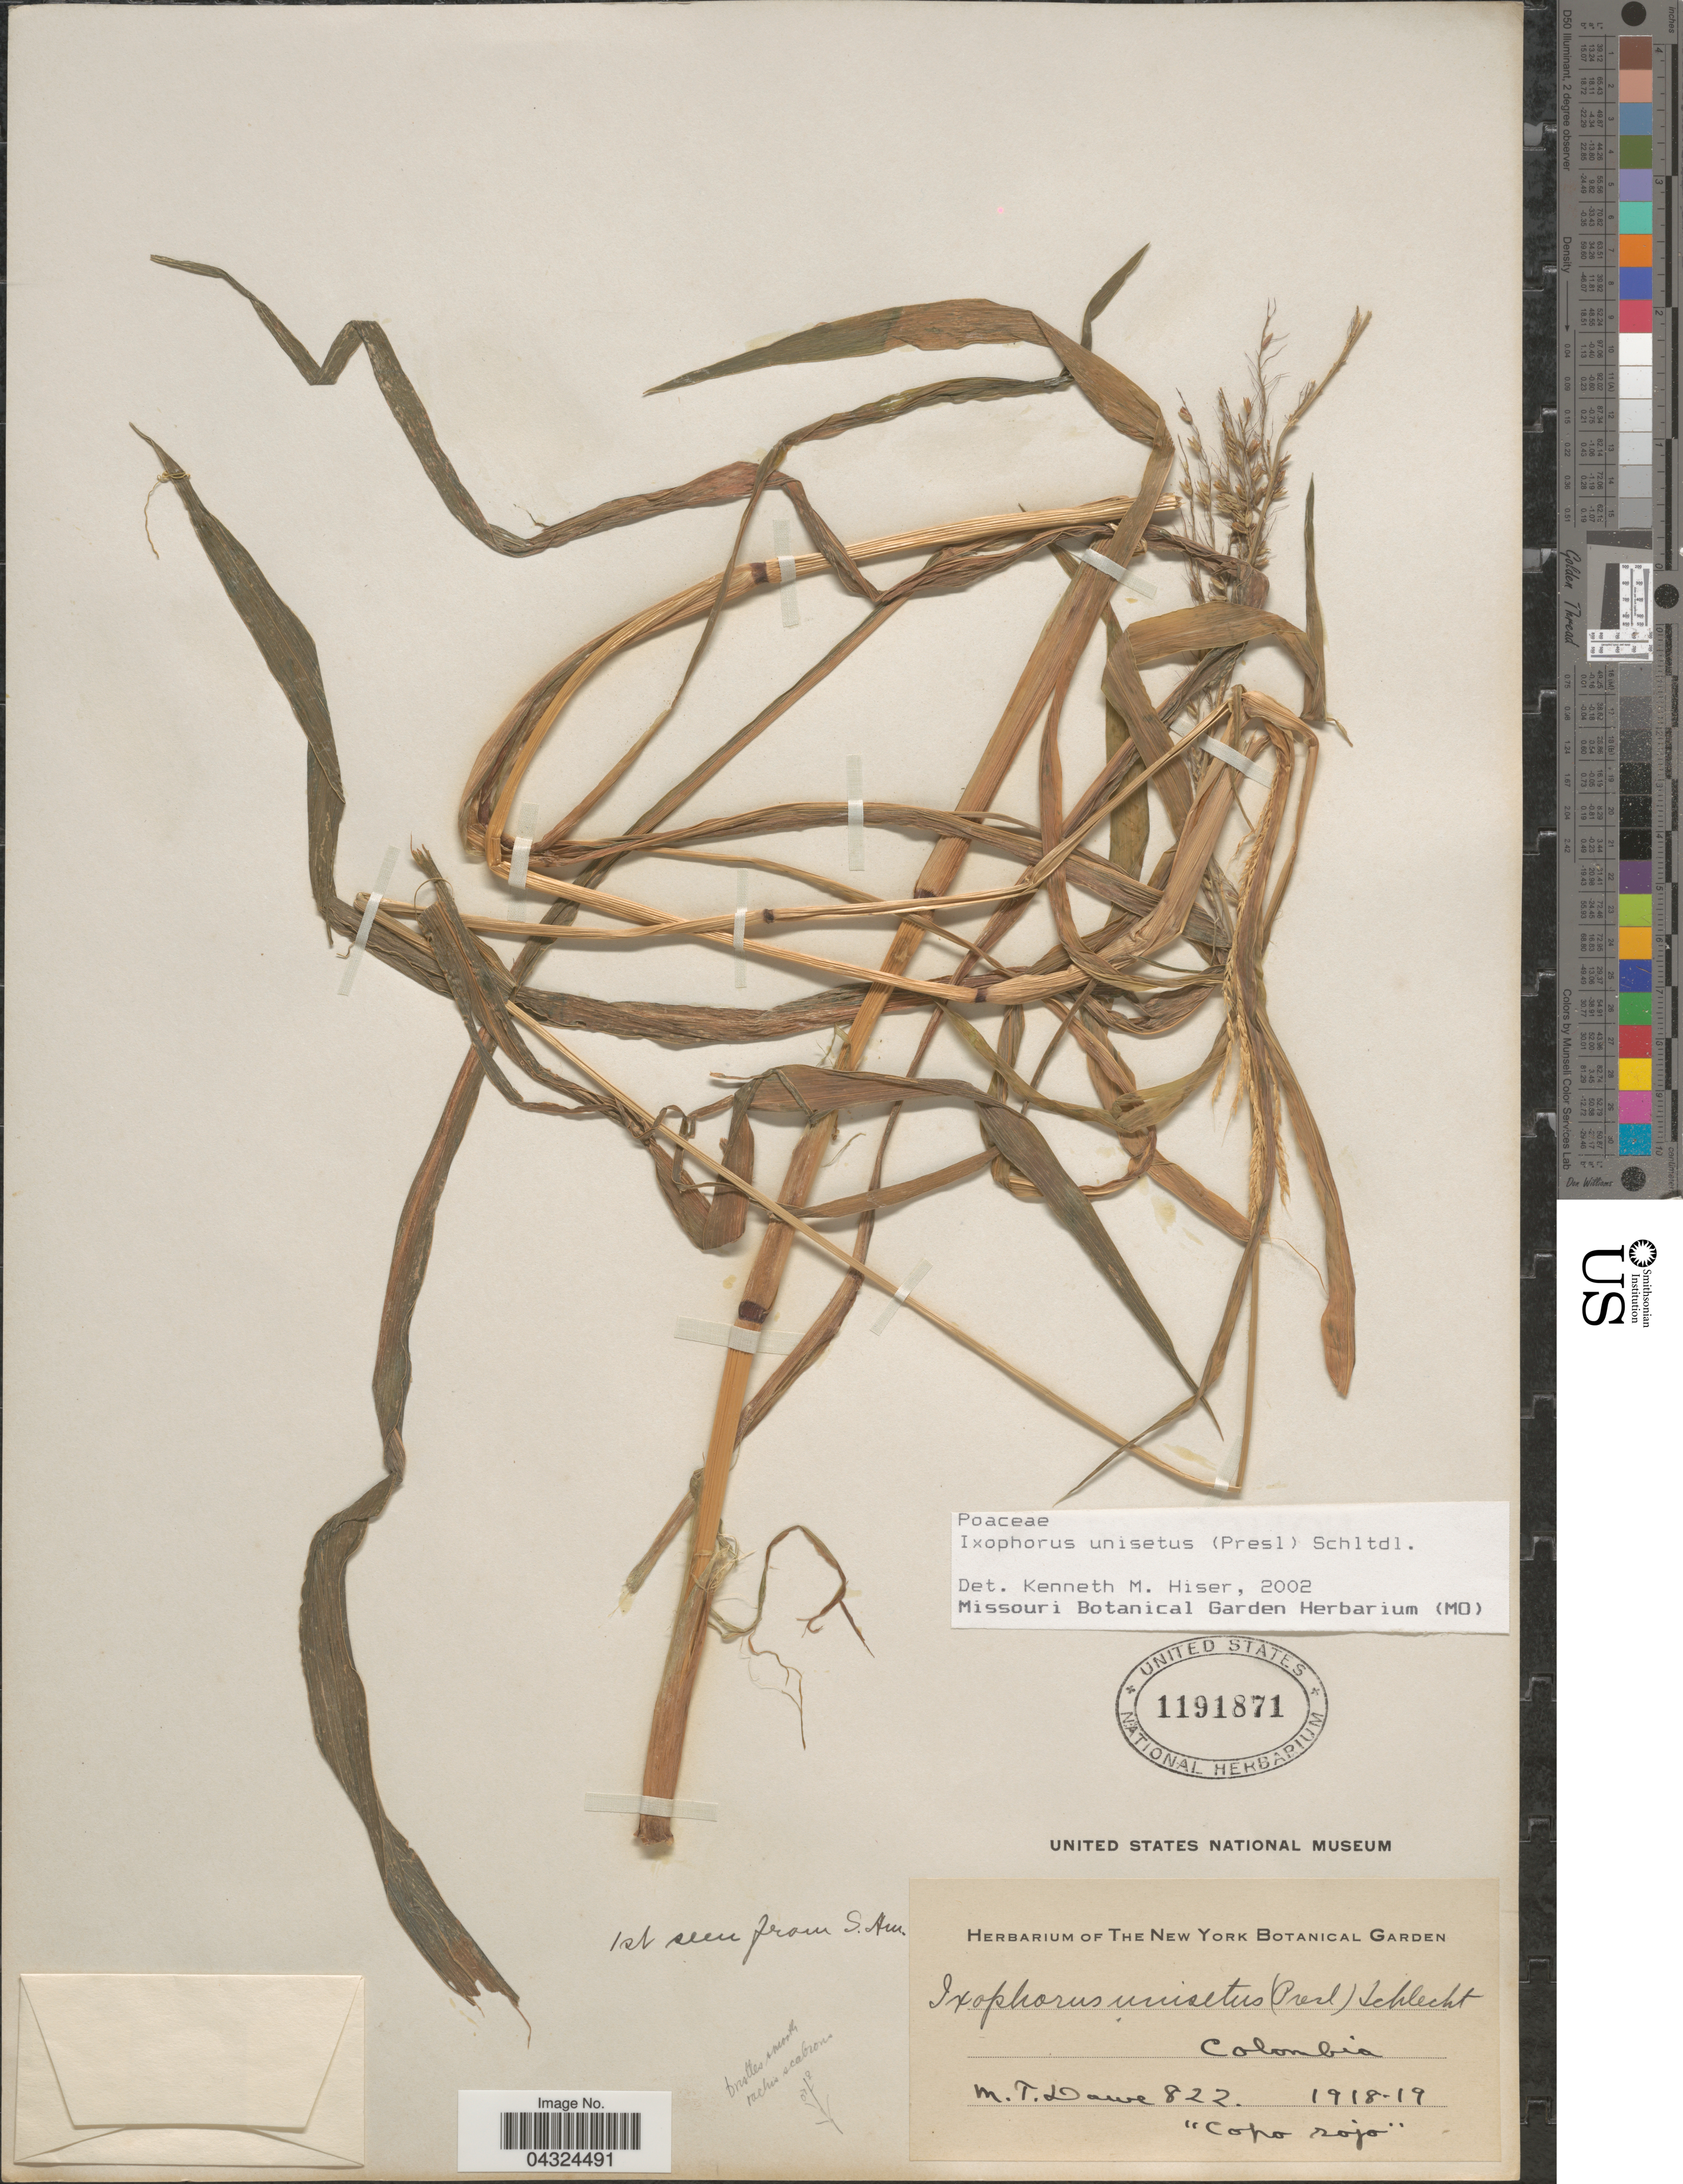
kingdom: Plantae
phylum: Tracheophyta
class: Liliopsida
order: Poales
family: Poaceae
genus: Ixophorus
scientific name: Ixophorus unisetus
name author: (J. Presl) Schltdl.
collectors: M. T. Dawe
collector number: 822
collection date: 1918/1919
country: Colombia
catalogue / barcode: US 1191871